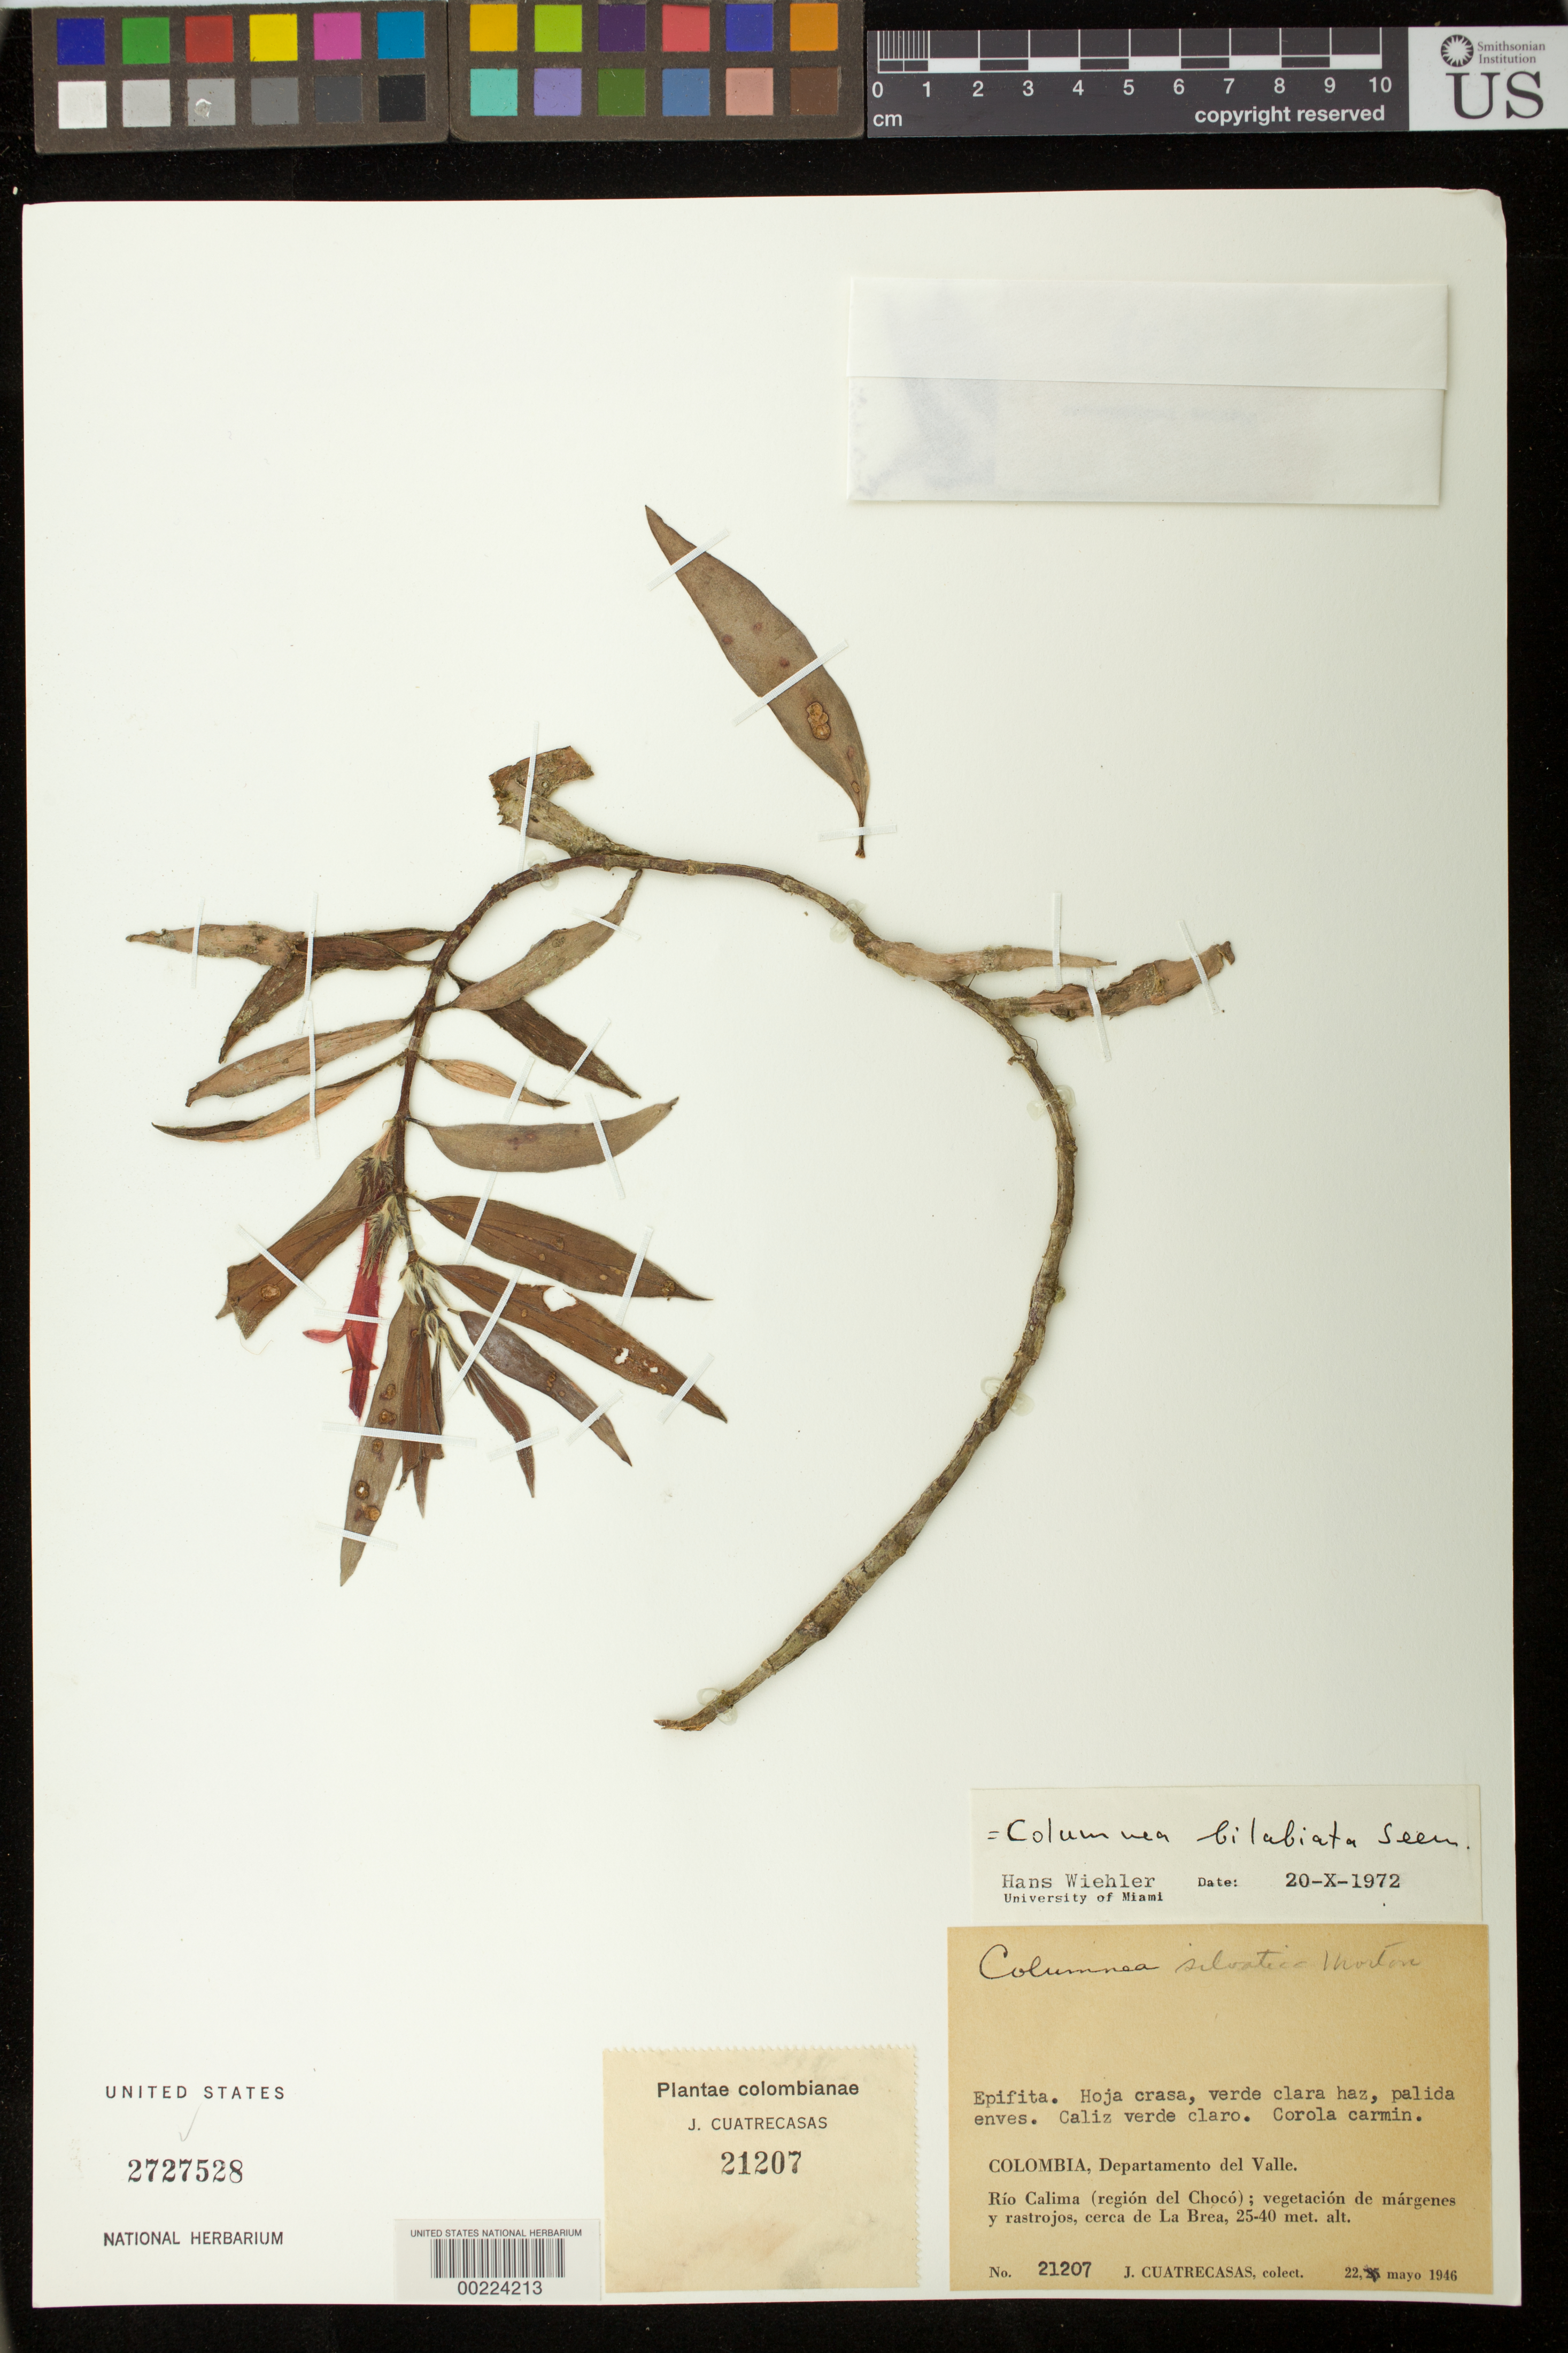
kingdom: Plantae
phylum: Tracheophyta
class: Magnoliopsida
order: Lamiales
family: Gesneriaceae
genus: Columnea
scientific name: Columnea bilabiata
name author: Seem.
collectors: J. Cuatrecasas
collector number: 21207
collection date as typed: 22 May 1946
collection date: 1946-05-22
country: Colombia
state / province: Valle del Cauca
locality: Rio Calima (region del Choco), ... , near La Brea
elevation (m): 25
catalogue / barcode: US 2727528